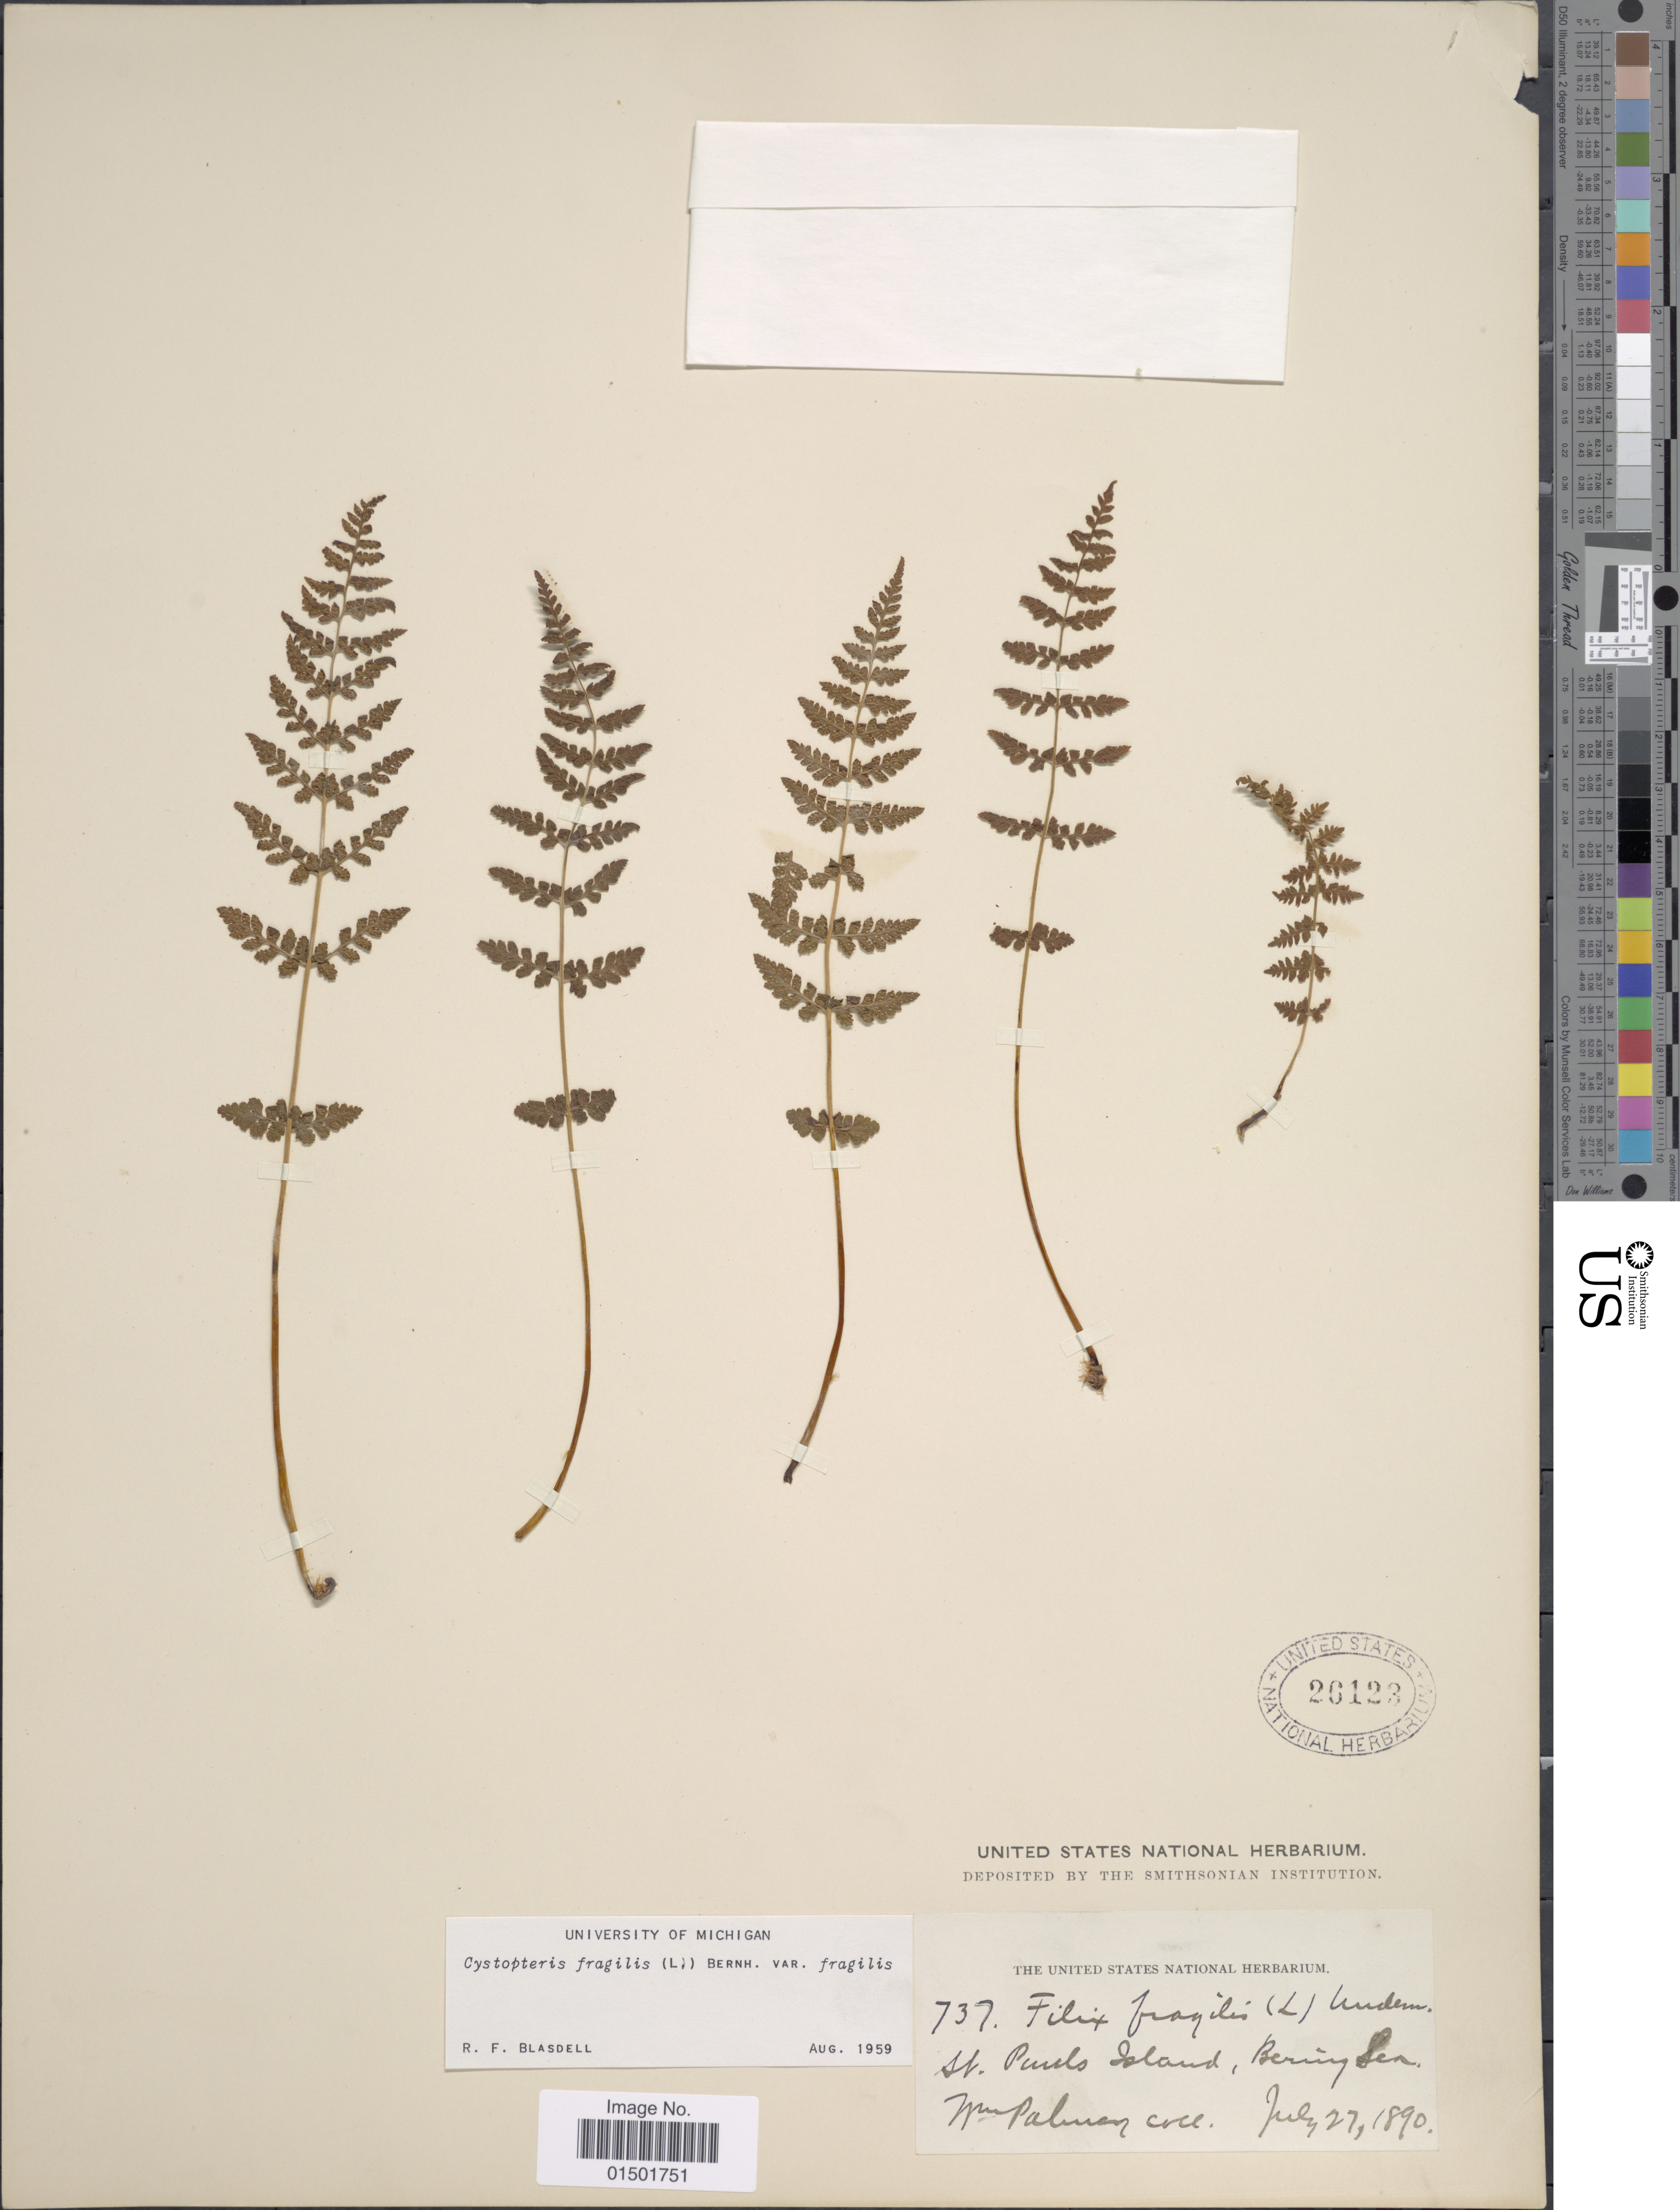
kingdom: Plantae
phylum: Tracheophyta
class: Polypodiopsida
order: Polypodiales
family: Cystopteridaceae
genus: Cystopteris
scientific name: Cystopteris fragilis var. fragilis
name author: (L.) Bernh.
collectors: W. Palmer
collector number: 737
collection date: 1890-07-27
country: United States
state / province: Alaska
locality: St. Paul's Island, Bering Sea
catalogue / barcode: US 26123